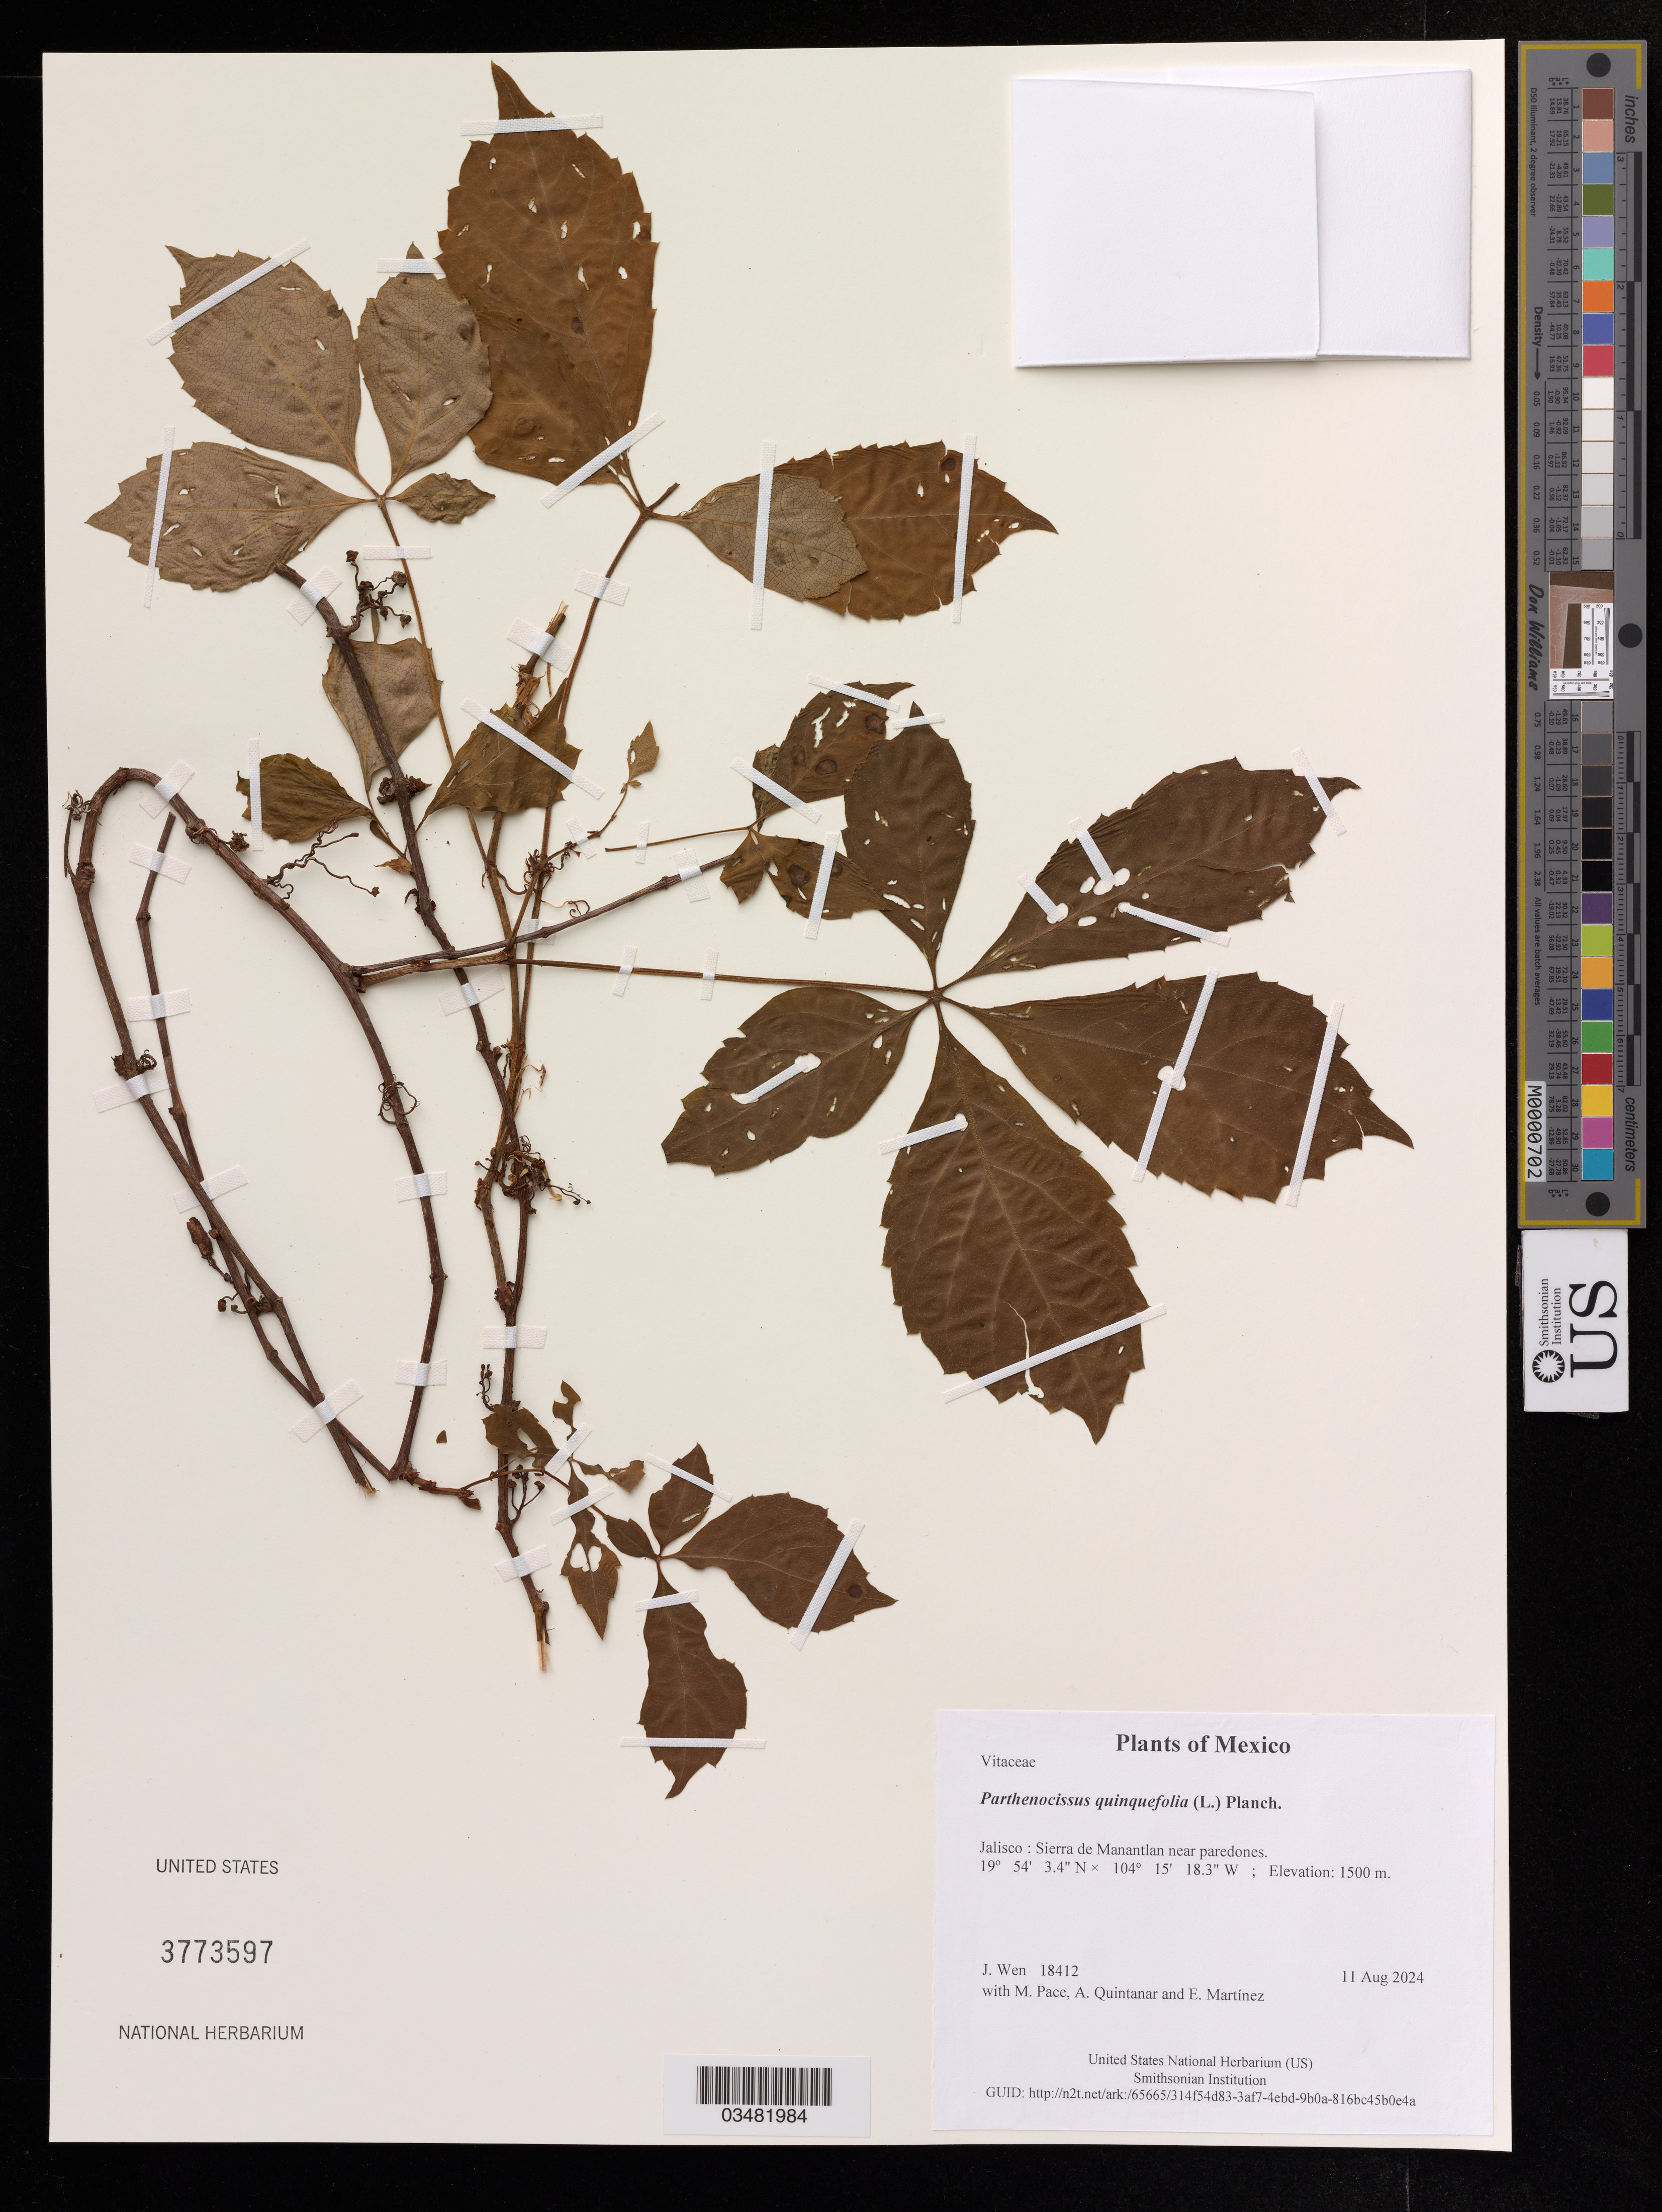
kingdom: Plantae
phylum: Tracheophyta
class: Magnoliopsida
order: Vitales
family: Vitaceae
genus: Parthenocissus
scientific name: Parthenocissus quinquefolia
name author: (L.) Planch.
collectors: J. Wen, M. Pace, A. Quintanar & E. Martinez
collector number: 18412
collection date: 2024-08-11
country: Mexico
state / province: Jalisco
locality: Sierra de Manantlan near paredones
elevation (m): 1500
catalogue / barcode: US 3773597